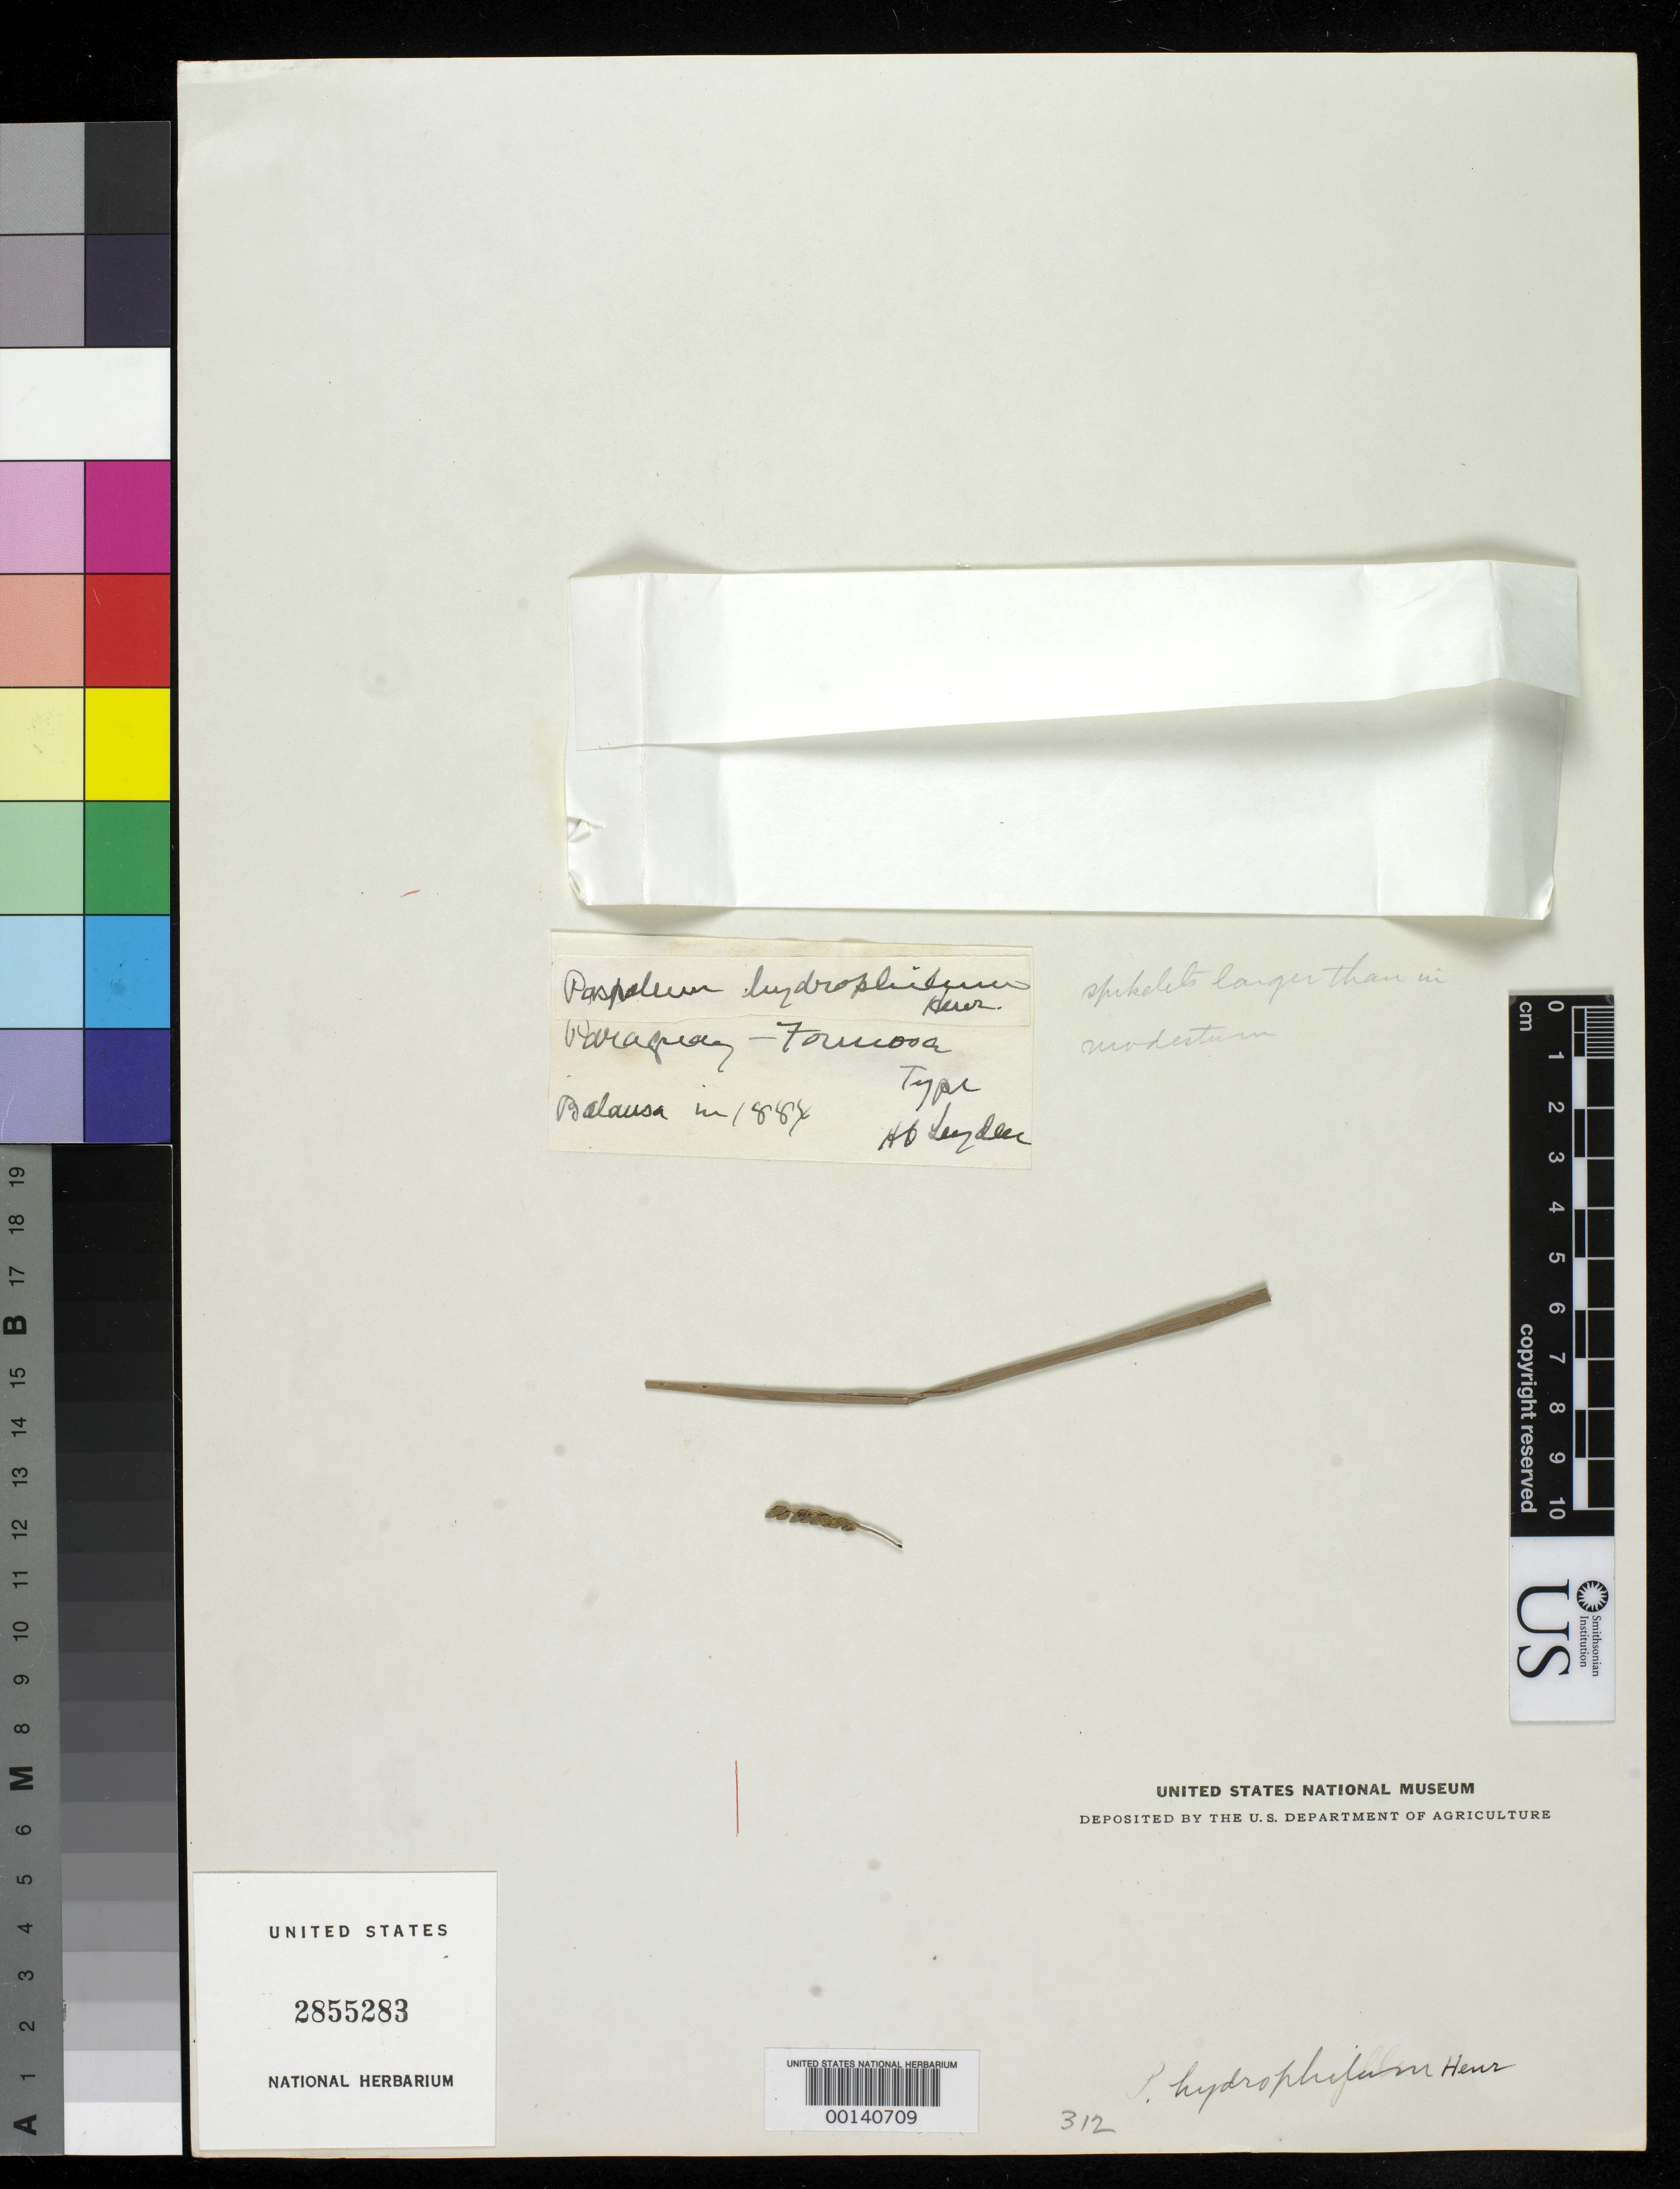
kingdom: Plantae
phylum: Tracheophyta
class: Liliopsida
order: Poales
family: Poaceae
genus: Paspalum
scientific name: Paspalum hydrophilum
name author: Henr.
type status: Type Fragment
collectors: B. Balansa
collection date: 1884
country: Argentina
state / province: Formosa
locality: Paraguay-Formosa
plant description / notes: Fragmentary material of type specimen ex herb. Leyden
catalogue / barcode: US 2855283